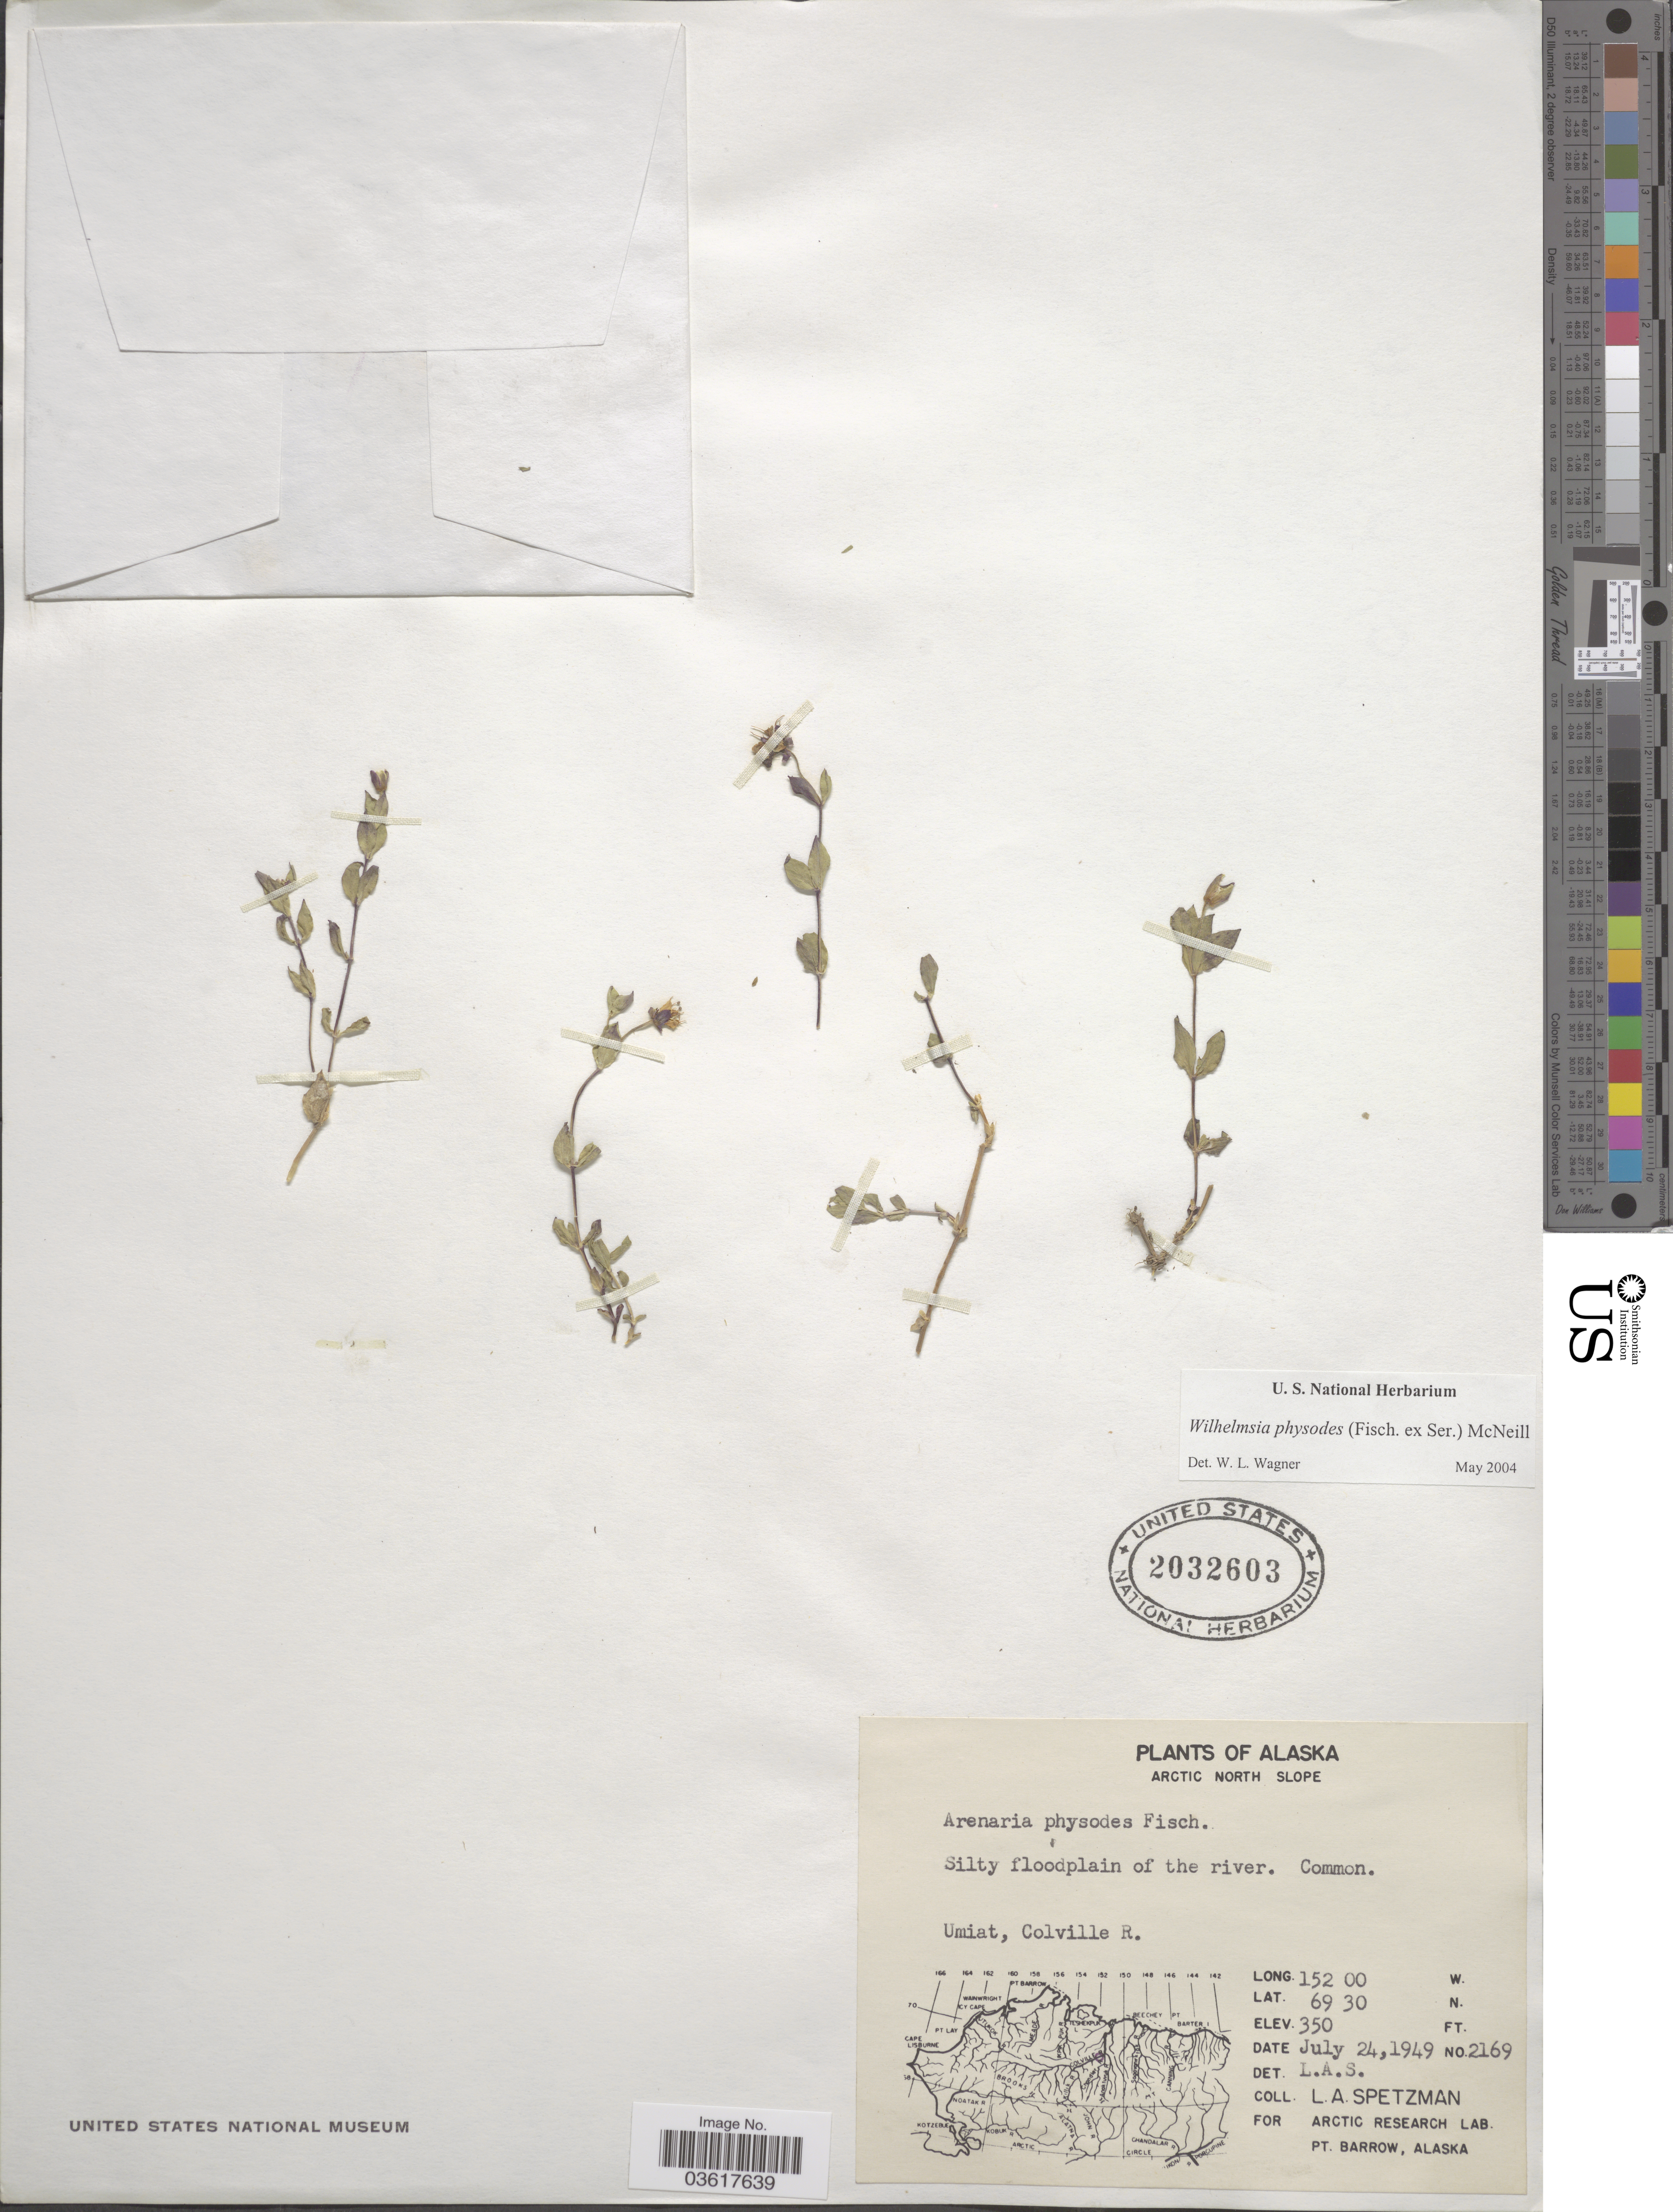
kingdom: Plantae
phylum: Tracheophyta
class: Magnoliopsida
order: Caryophyllales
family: Caryophyllaceae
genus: Wilhelmsia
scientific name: Wilhelmsia sp.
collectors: L. Spetzman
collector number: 2169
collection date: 1949-07-24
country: United States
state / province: Alaska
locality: Arctic North Slope. Umiat, Colville R.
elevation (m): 107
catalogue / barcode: US 2032603